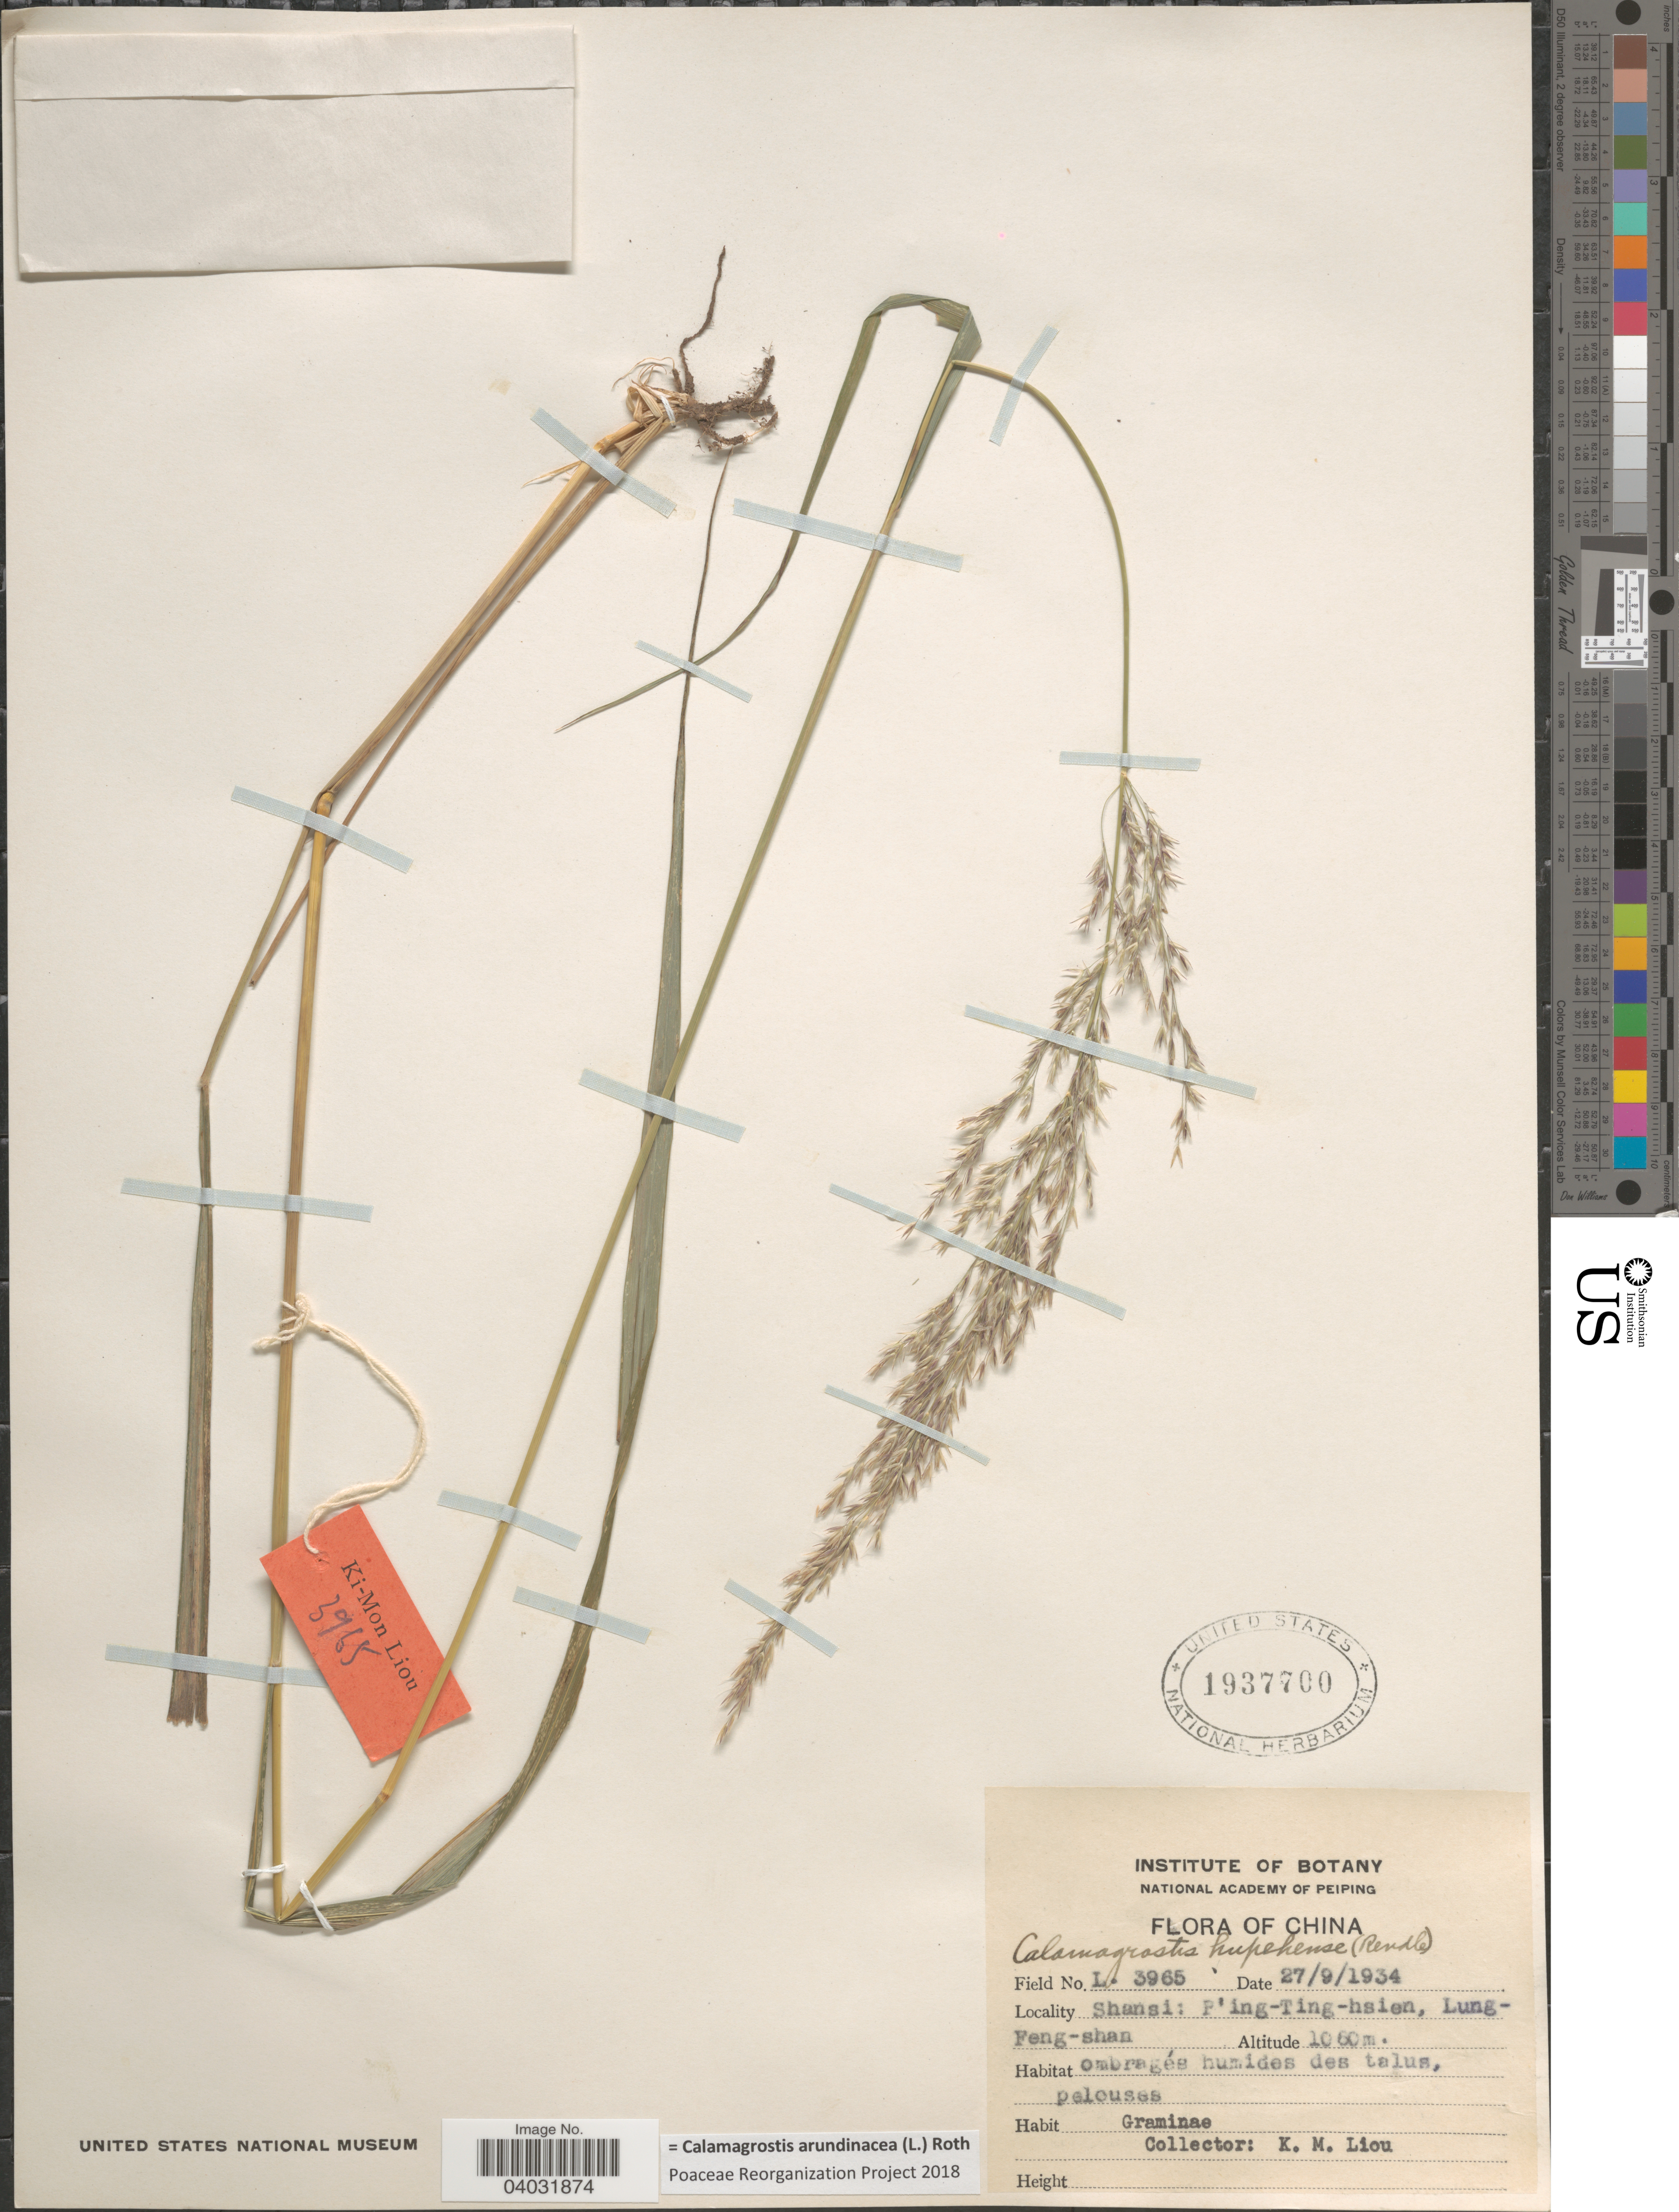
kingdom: Plantae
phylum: Tracheophyta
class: Liliopsida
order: Poales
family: Poaceae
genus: Calamagrostis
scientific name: Calamagrostis arundinacea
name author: (L.) Roth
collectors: K. M. Liou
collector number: L.3965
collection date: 1934-09-27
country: China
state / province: Shanxi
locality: F'ing-Ting-hsien, Lung-Feng-shan.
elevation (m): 1060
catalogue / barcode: US 1937700